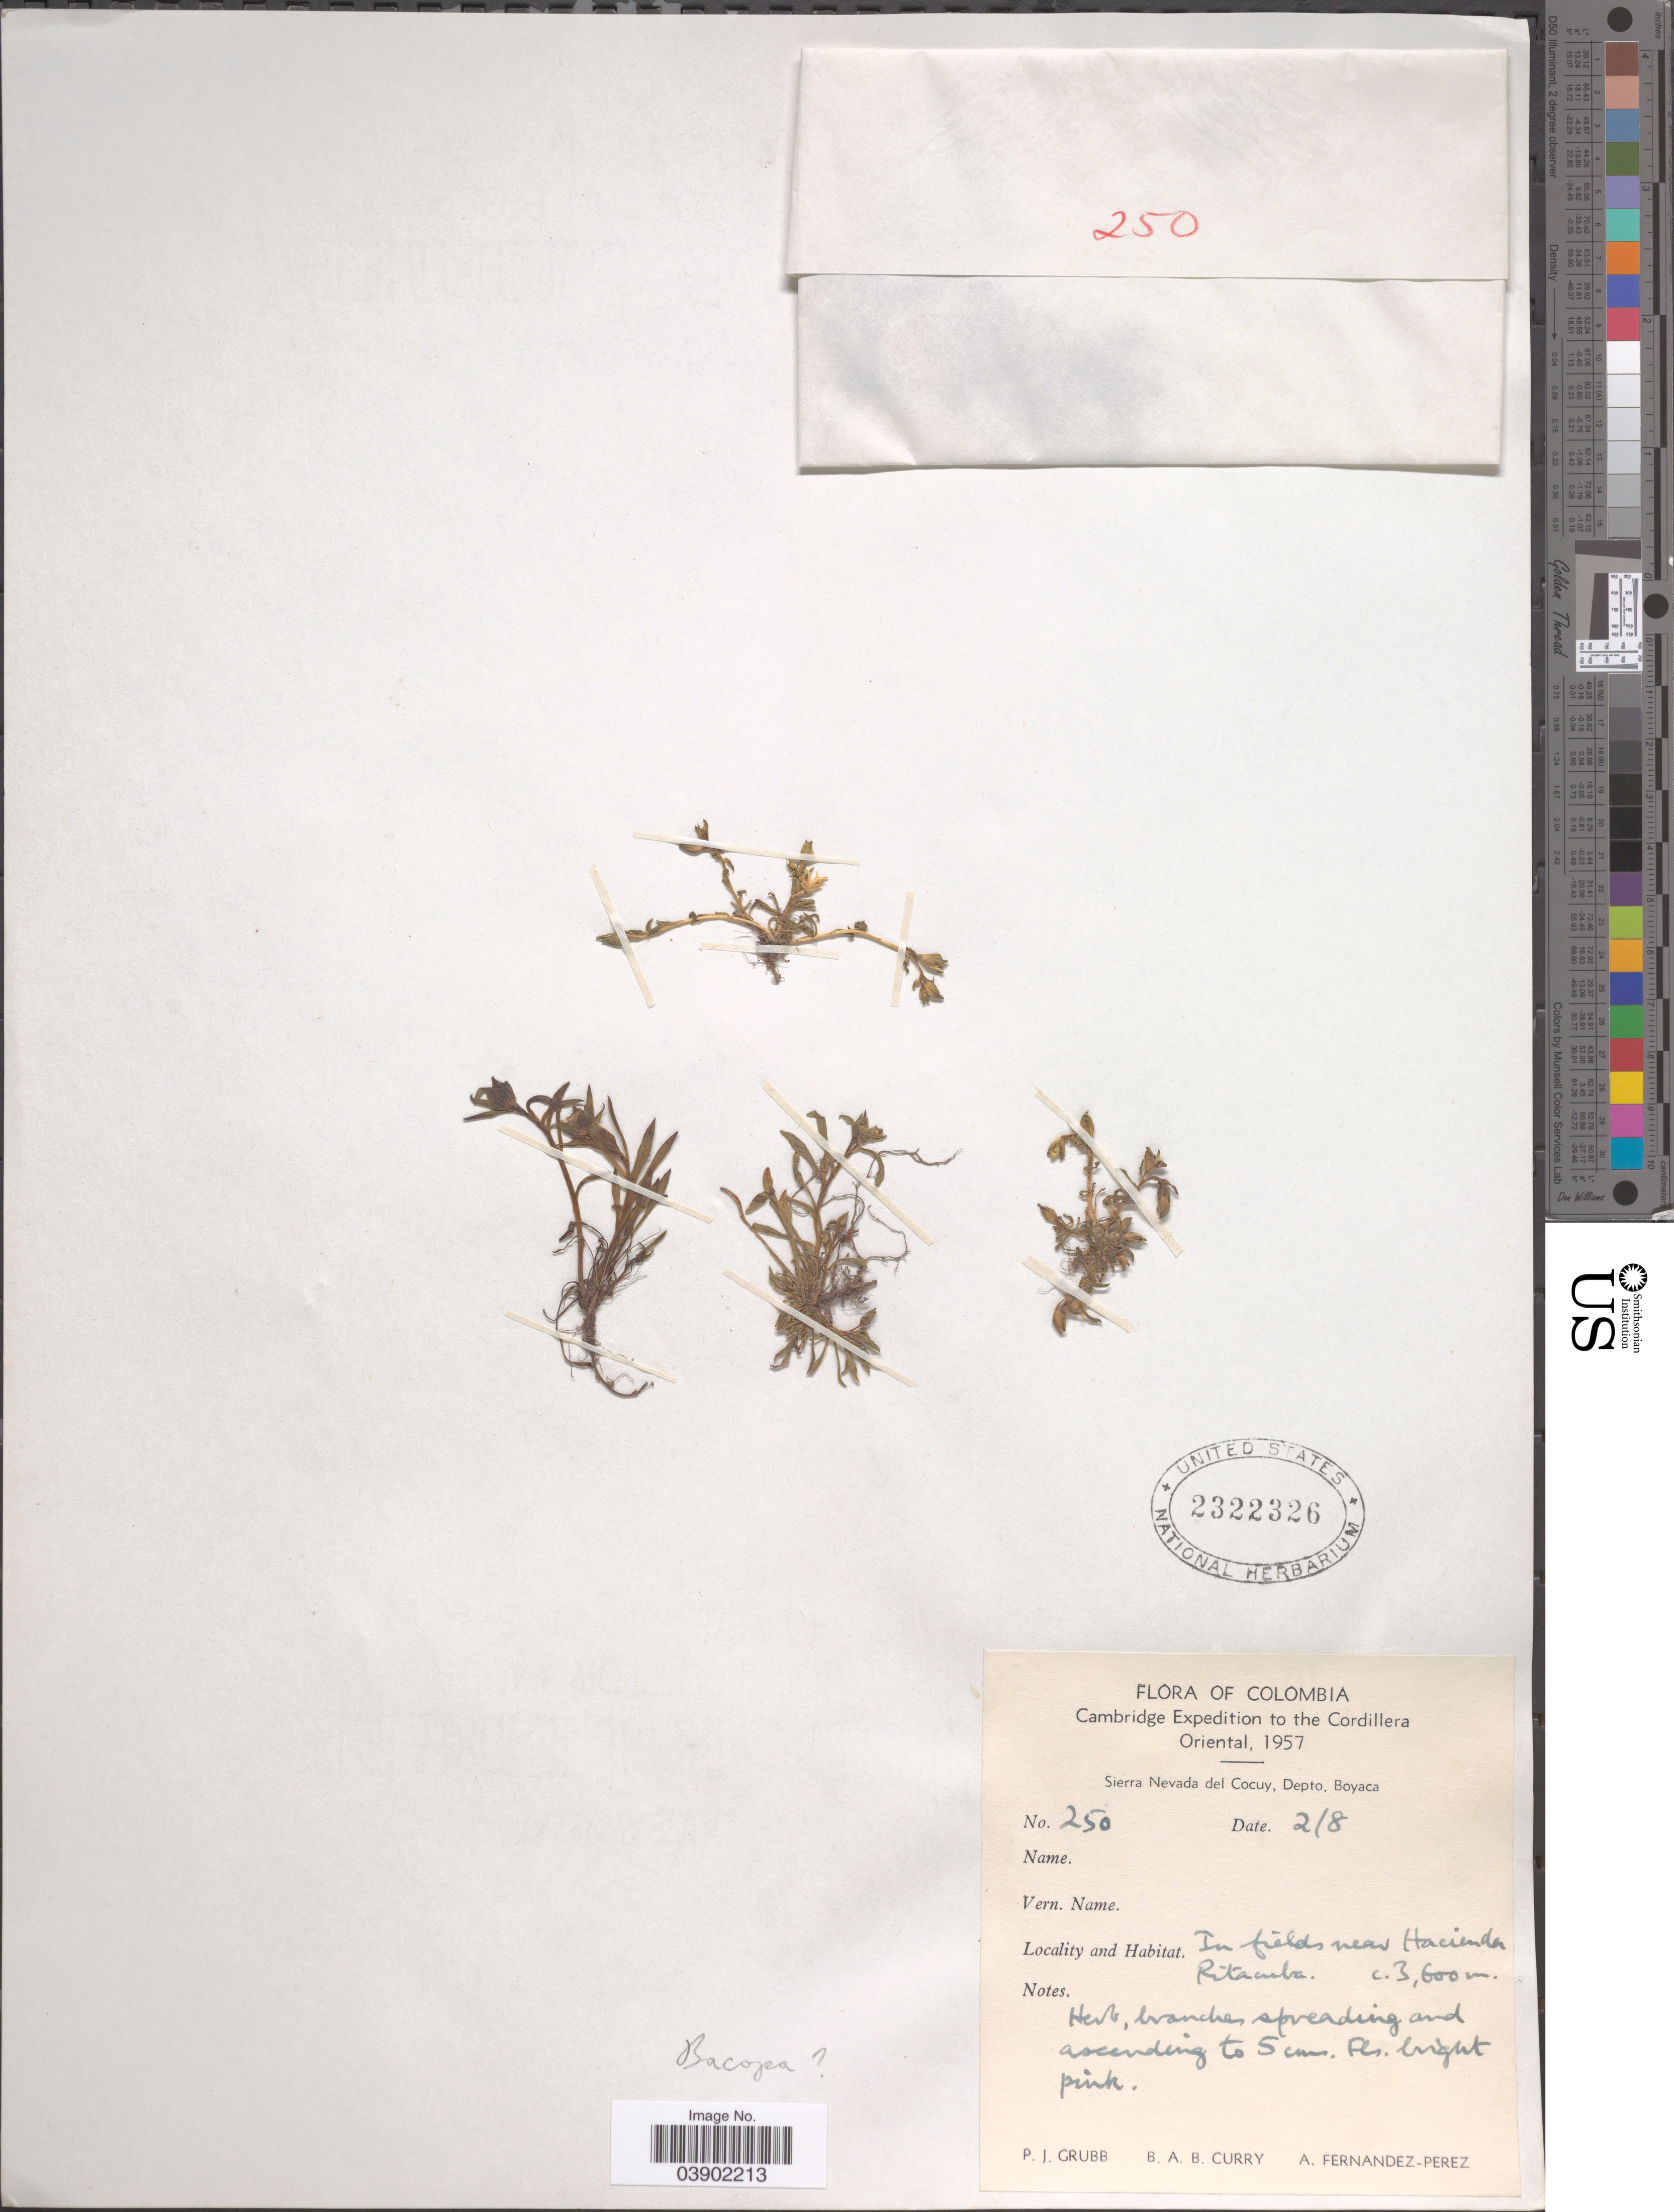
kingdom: Plantae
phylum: Tracheophyta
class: Magnoliopsida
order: Lamiales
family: Plantaginaceae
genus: Bacopa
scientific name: Bacopa sp.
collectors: P. J. Grubb, B. A. B. Curry & A. Fernández-Pérez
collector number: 250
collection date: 1957-08-02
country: Colombia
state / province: Boyacá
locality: The Cordillera Oriental. Sierra Nevada del Cocuy, Depto. Boyaca. In field near Hacienda Ritamba.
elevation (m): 3600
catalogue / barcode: US 2322326